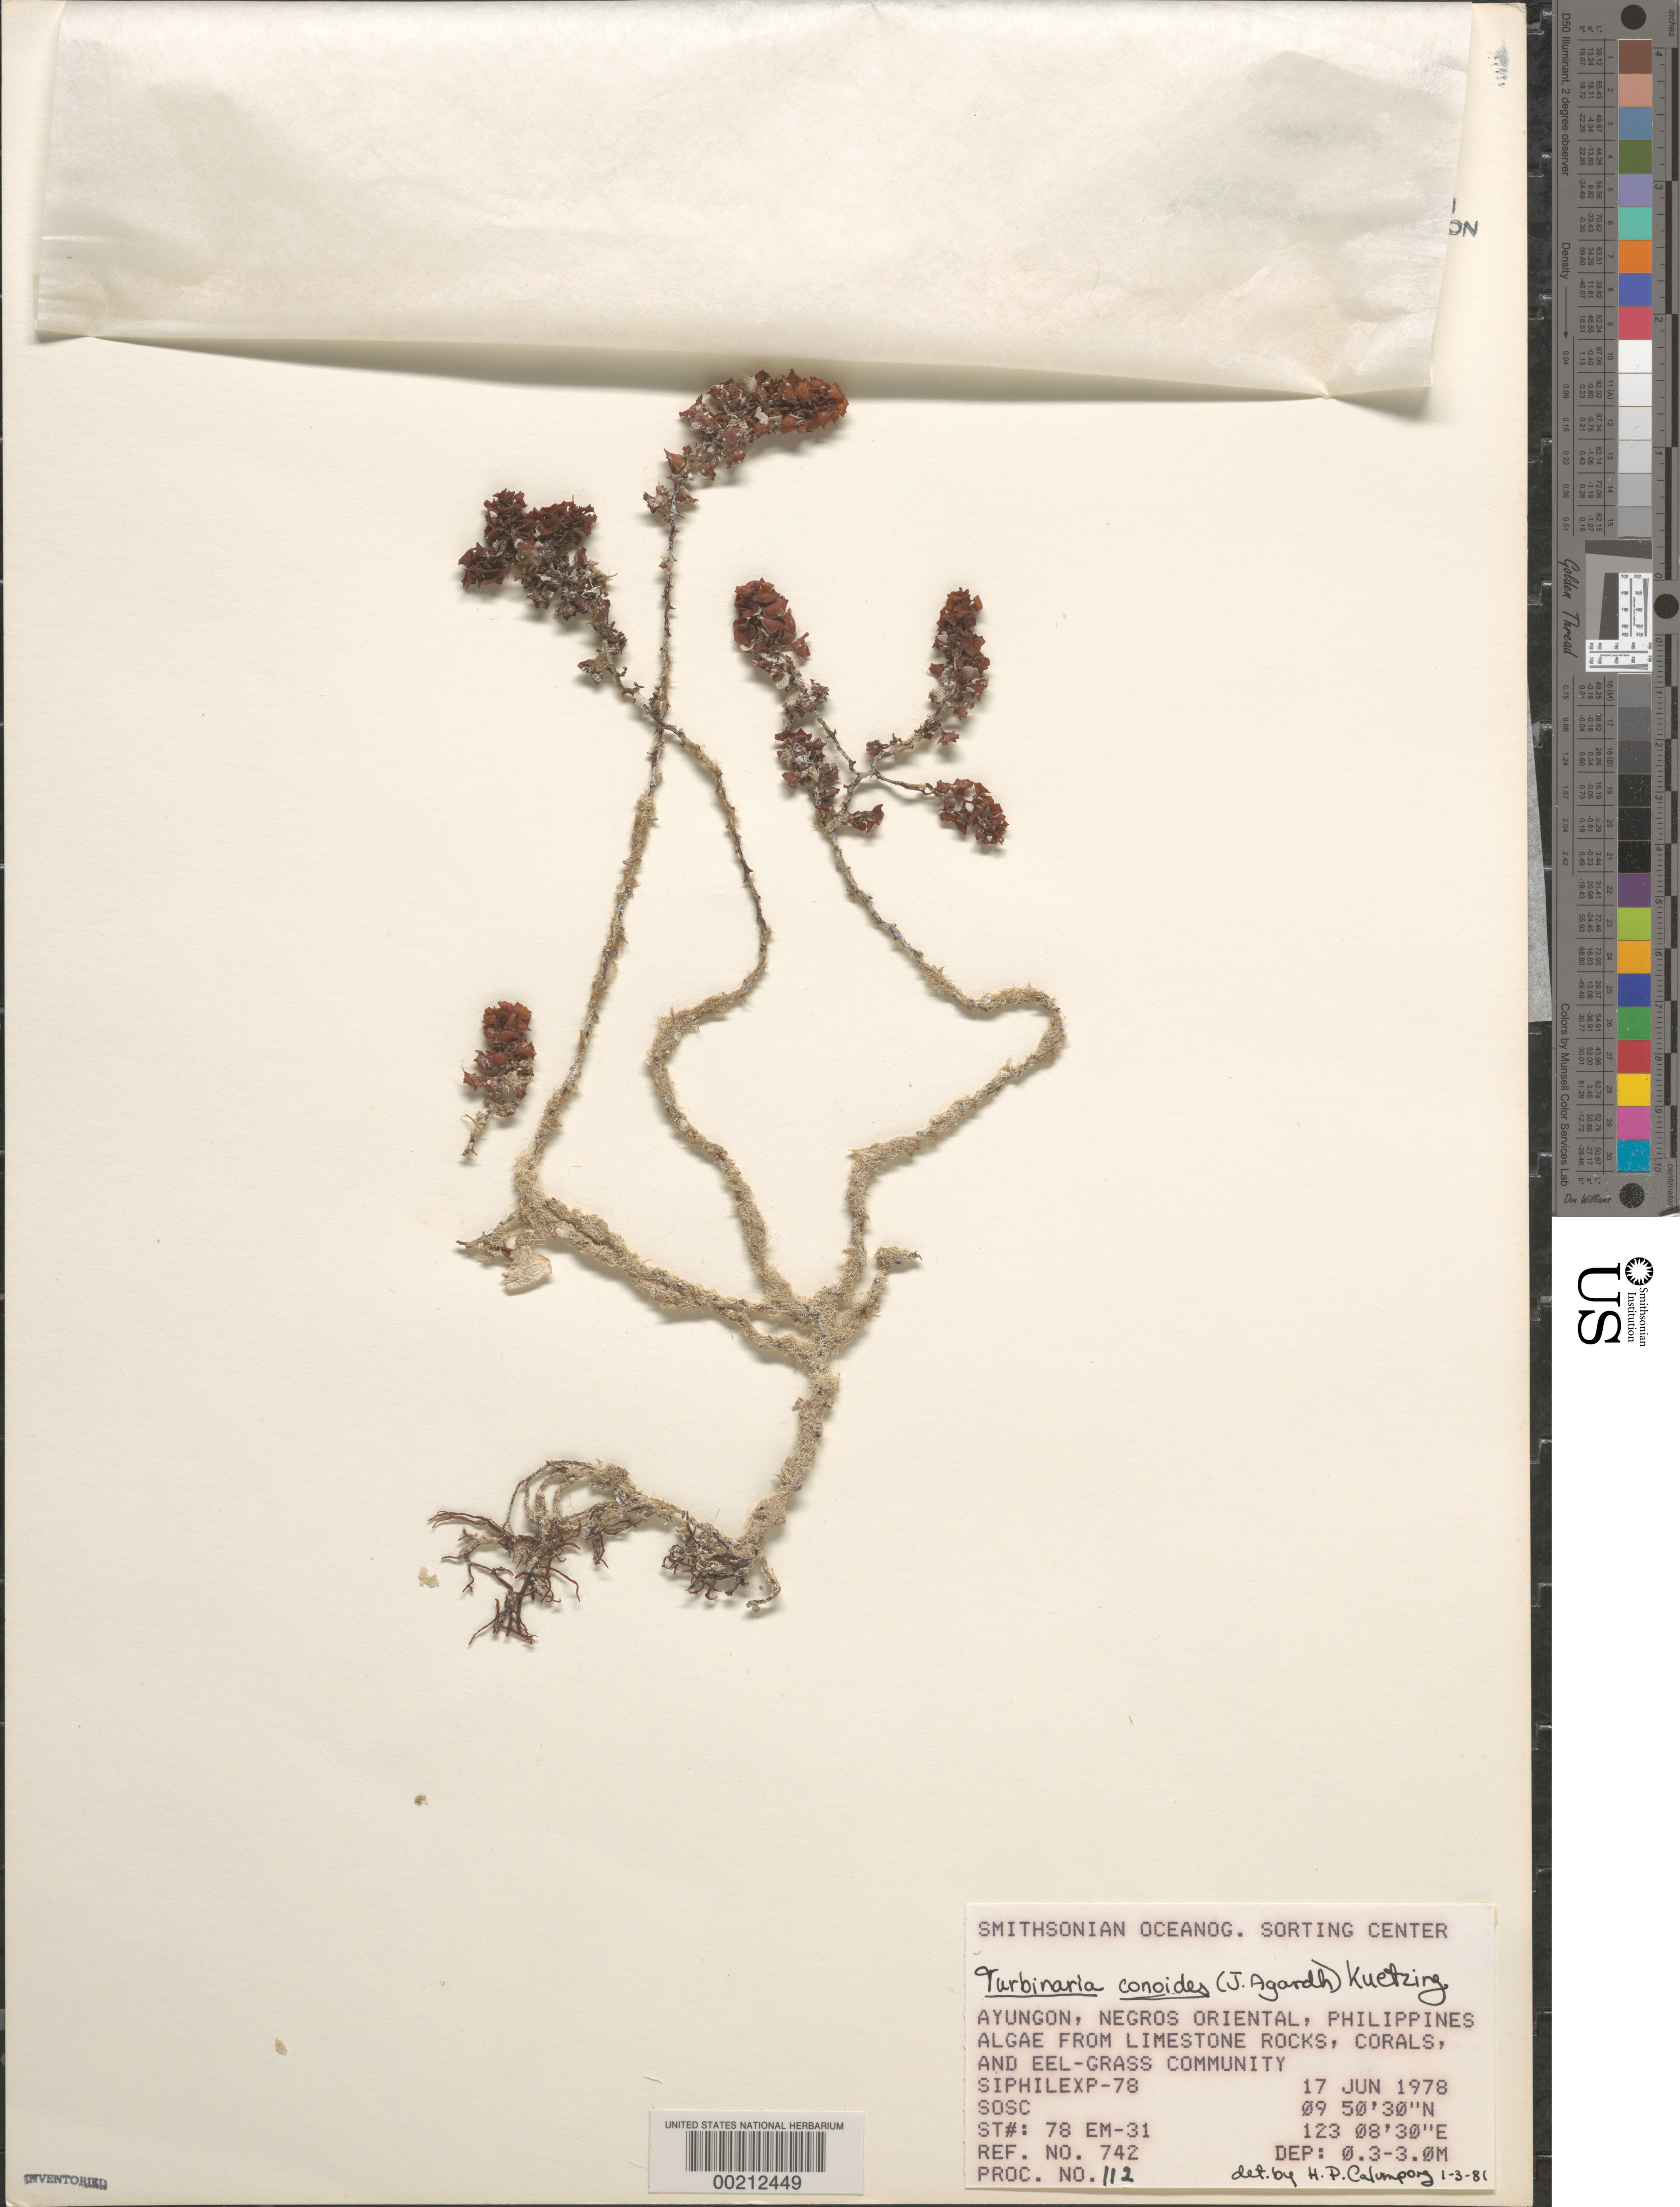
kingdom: Chromista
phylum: Ochrophyta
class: Phaeophyceae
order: Fucales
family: Sargassaceae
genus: Turbinaria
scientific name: Turbinaria conoides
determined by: Calumpong, H. P.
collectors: SOSC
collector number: Station 78 Em-31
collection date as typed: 17 Jun 1978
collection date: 1978-06-17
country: Philippines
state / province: Central Visayas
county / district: Negros Oriental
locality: Ayungon, negros oriental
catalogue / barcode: US 88464